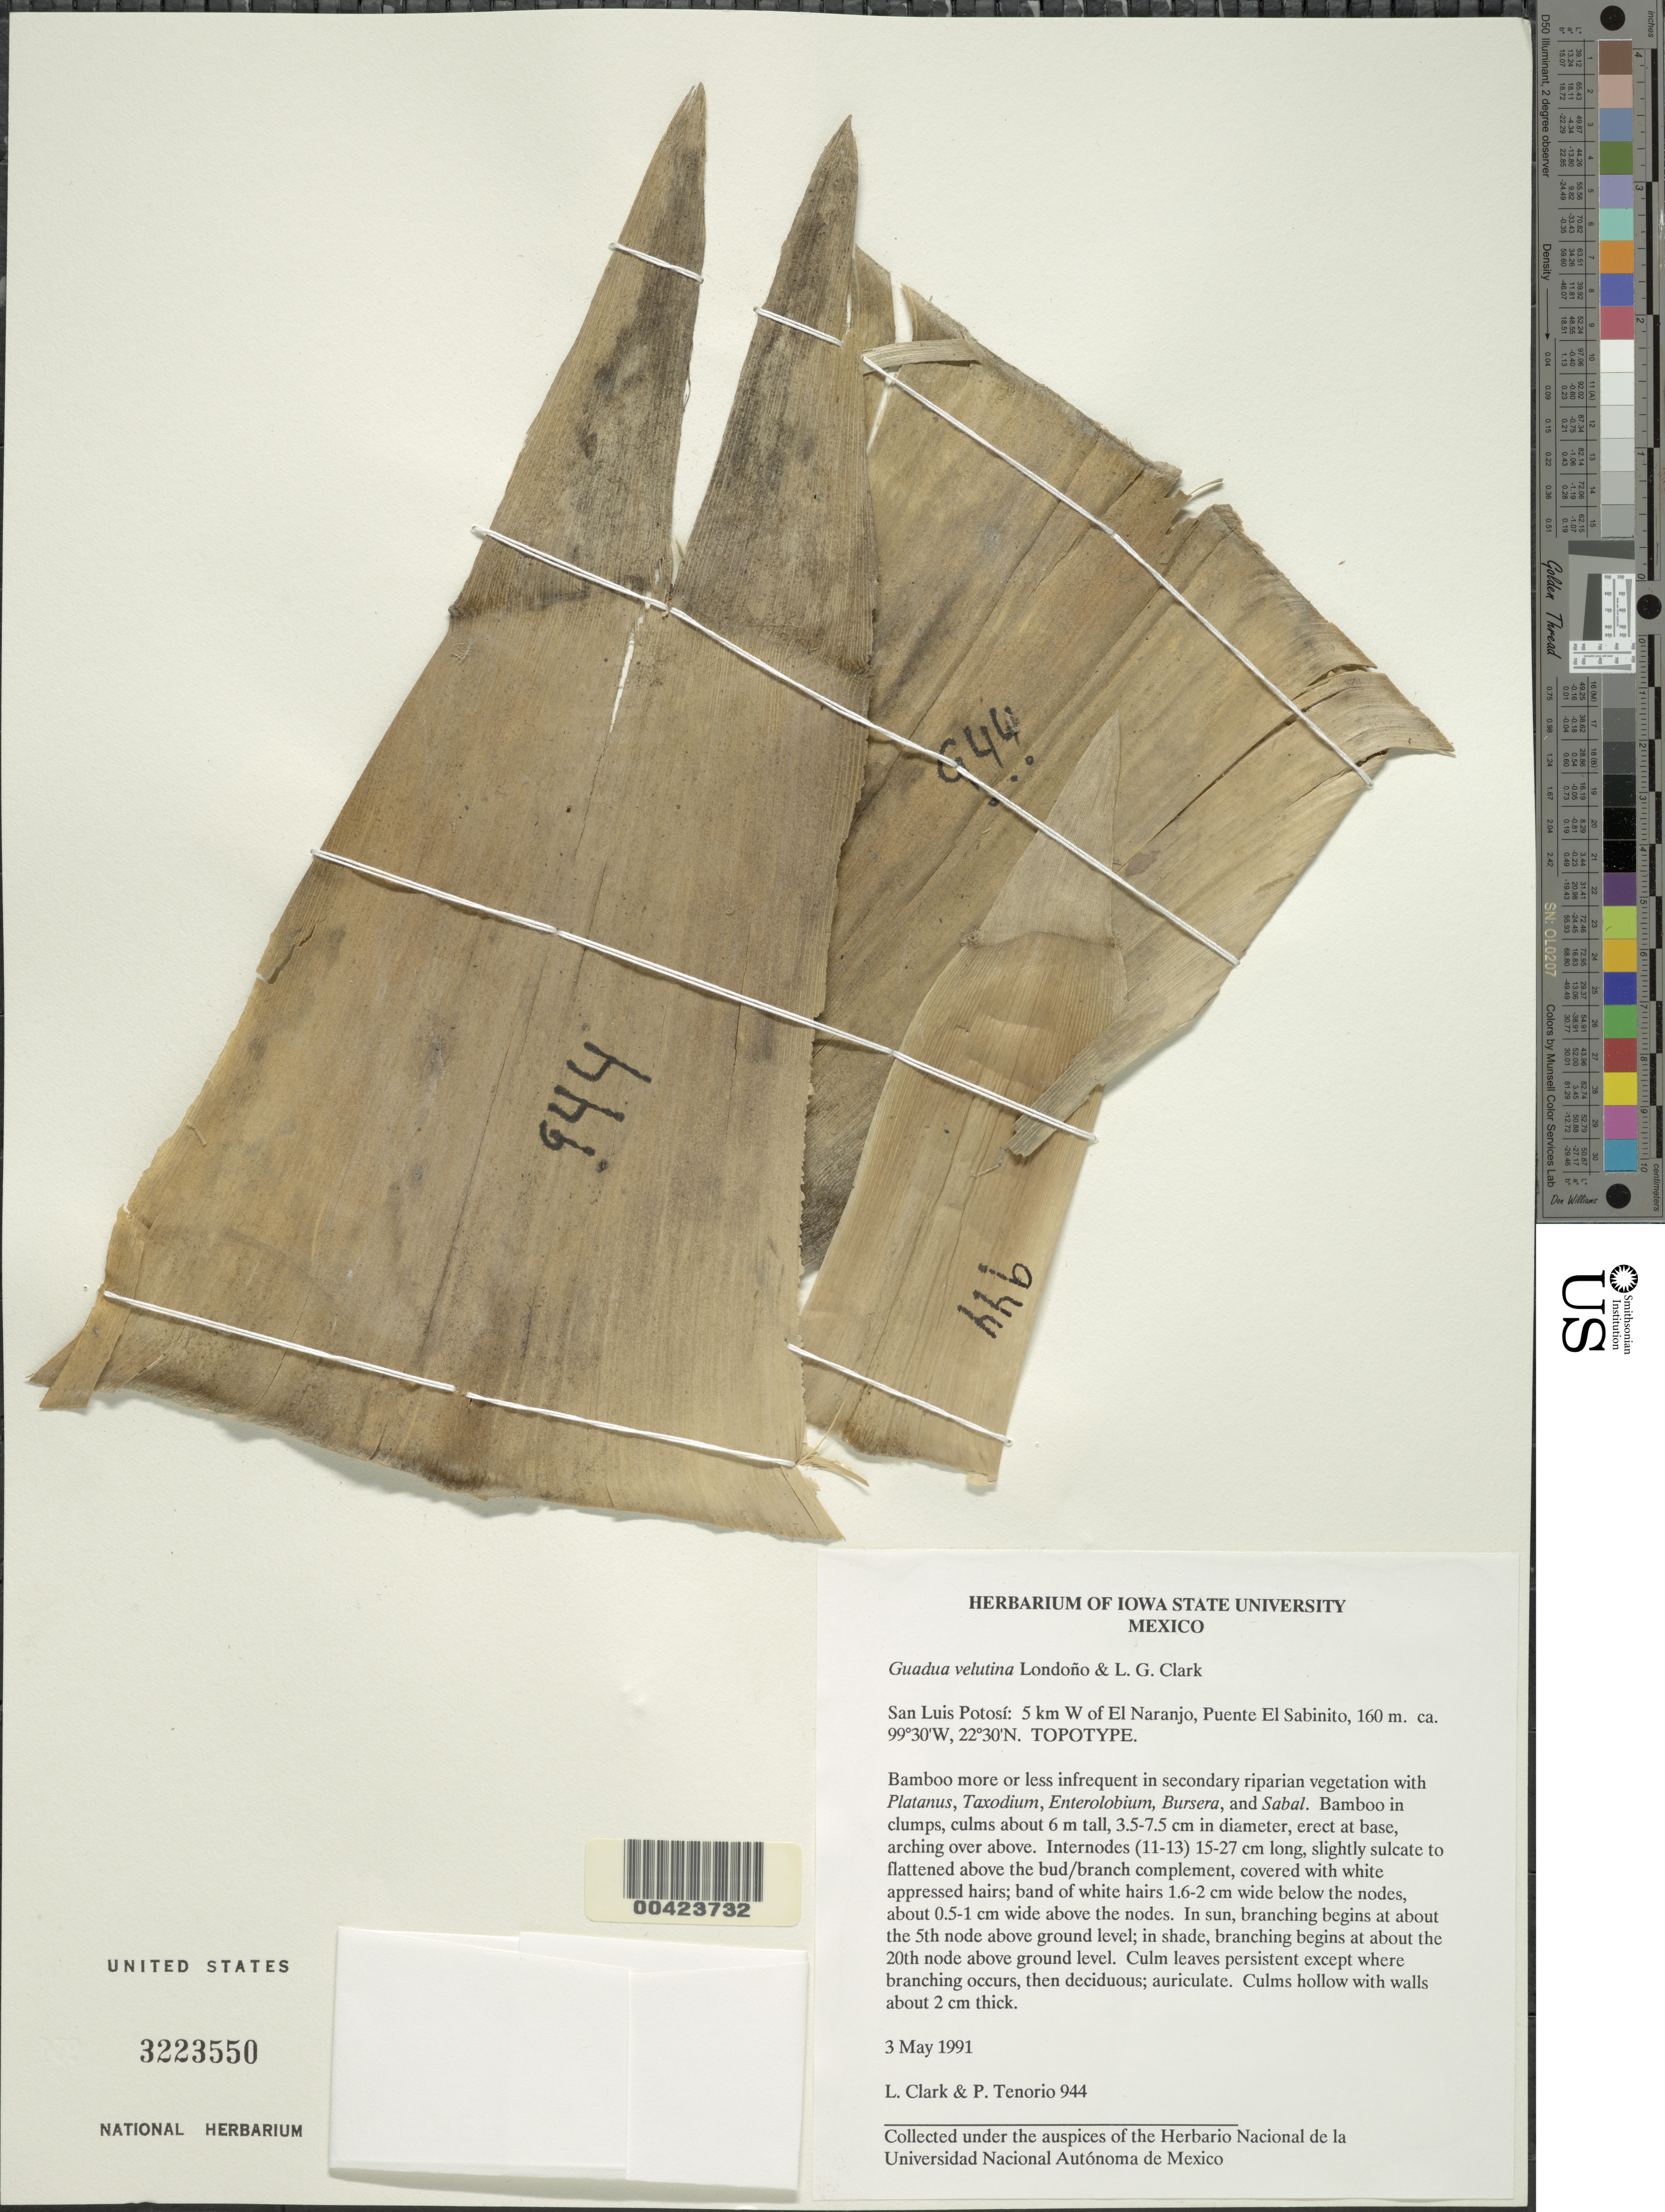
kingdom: Plantae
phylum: Tracheophyta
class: Liliopsida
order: Poales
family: Poaceae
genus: Guadua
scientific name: Guadua velutina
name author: Londoño & L.G. Clark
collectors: L. G. Clark & P. Tenorio L.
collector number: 944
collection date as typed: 03 May 1991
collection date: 1991-05-03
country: Mexico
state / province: San Luis Potosí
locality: Puente el sabinito; 5 km W of El Naranjo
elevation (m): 160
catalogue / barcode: US 3223550